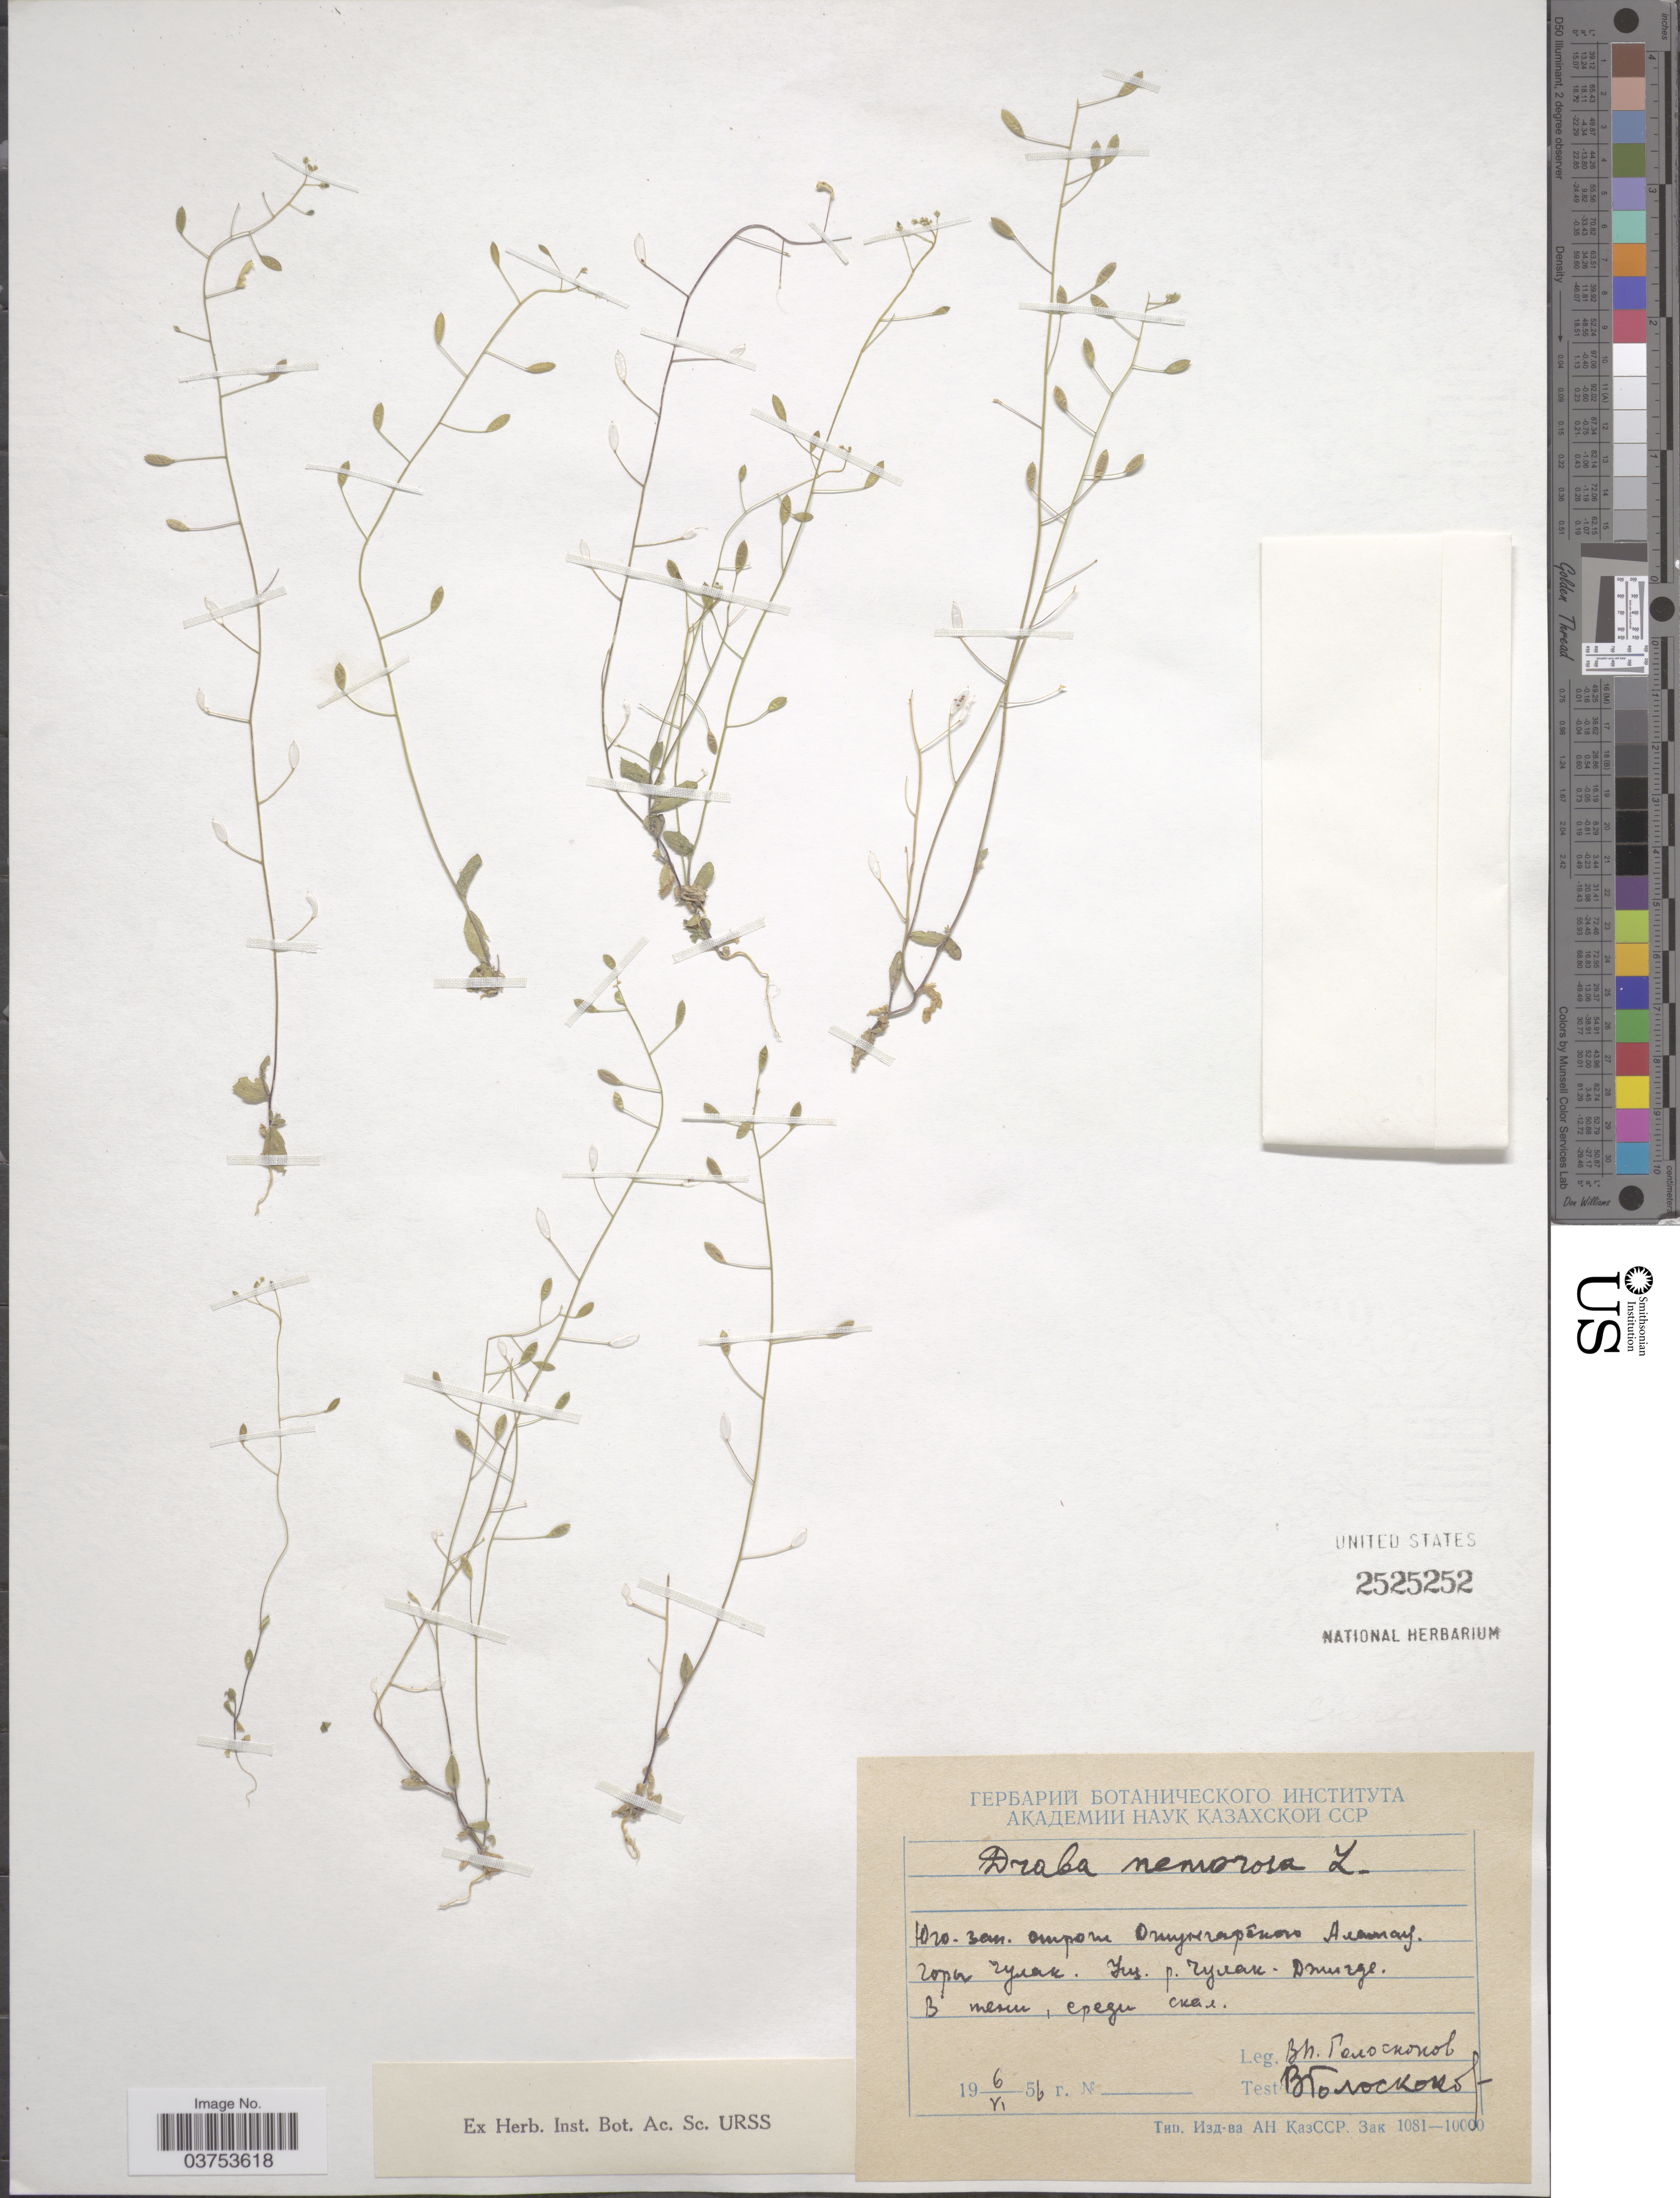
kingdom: Plantae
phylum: Tracheophyta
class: Magnoliopsida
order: Brassicales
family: Brassicaceae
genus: Draba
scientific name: Draba nemorosa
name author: L.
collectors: V. Goloskokov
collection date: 1956-06-05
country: Kazakhstan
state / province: Almaty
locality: Dzungarian Alatau, Chulak Mts.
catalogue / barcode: US 2525252